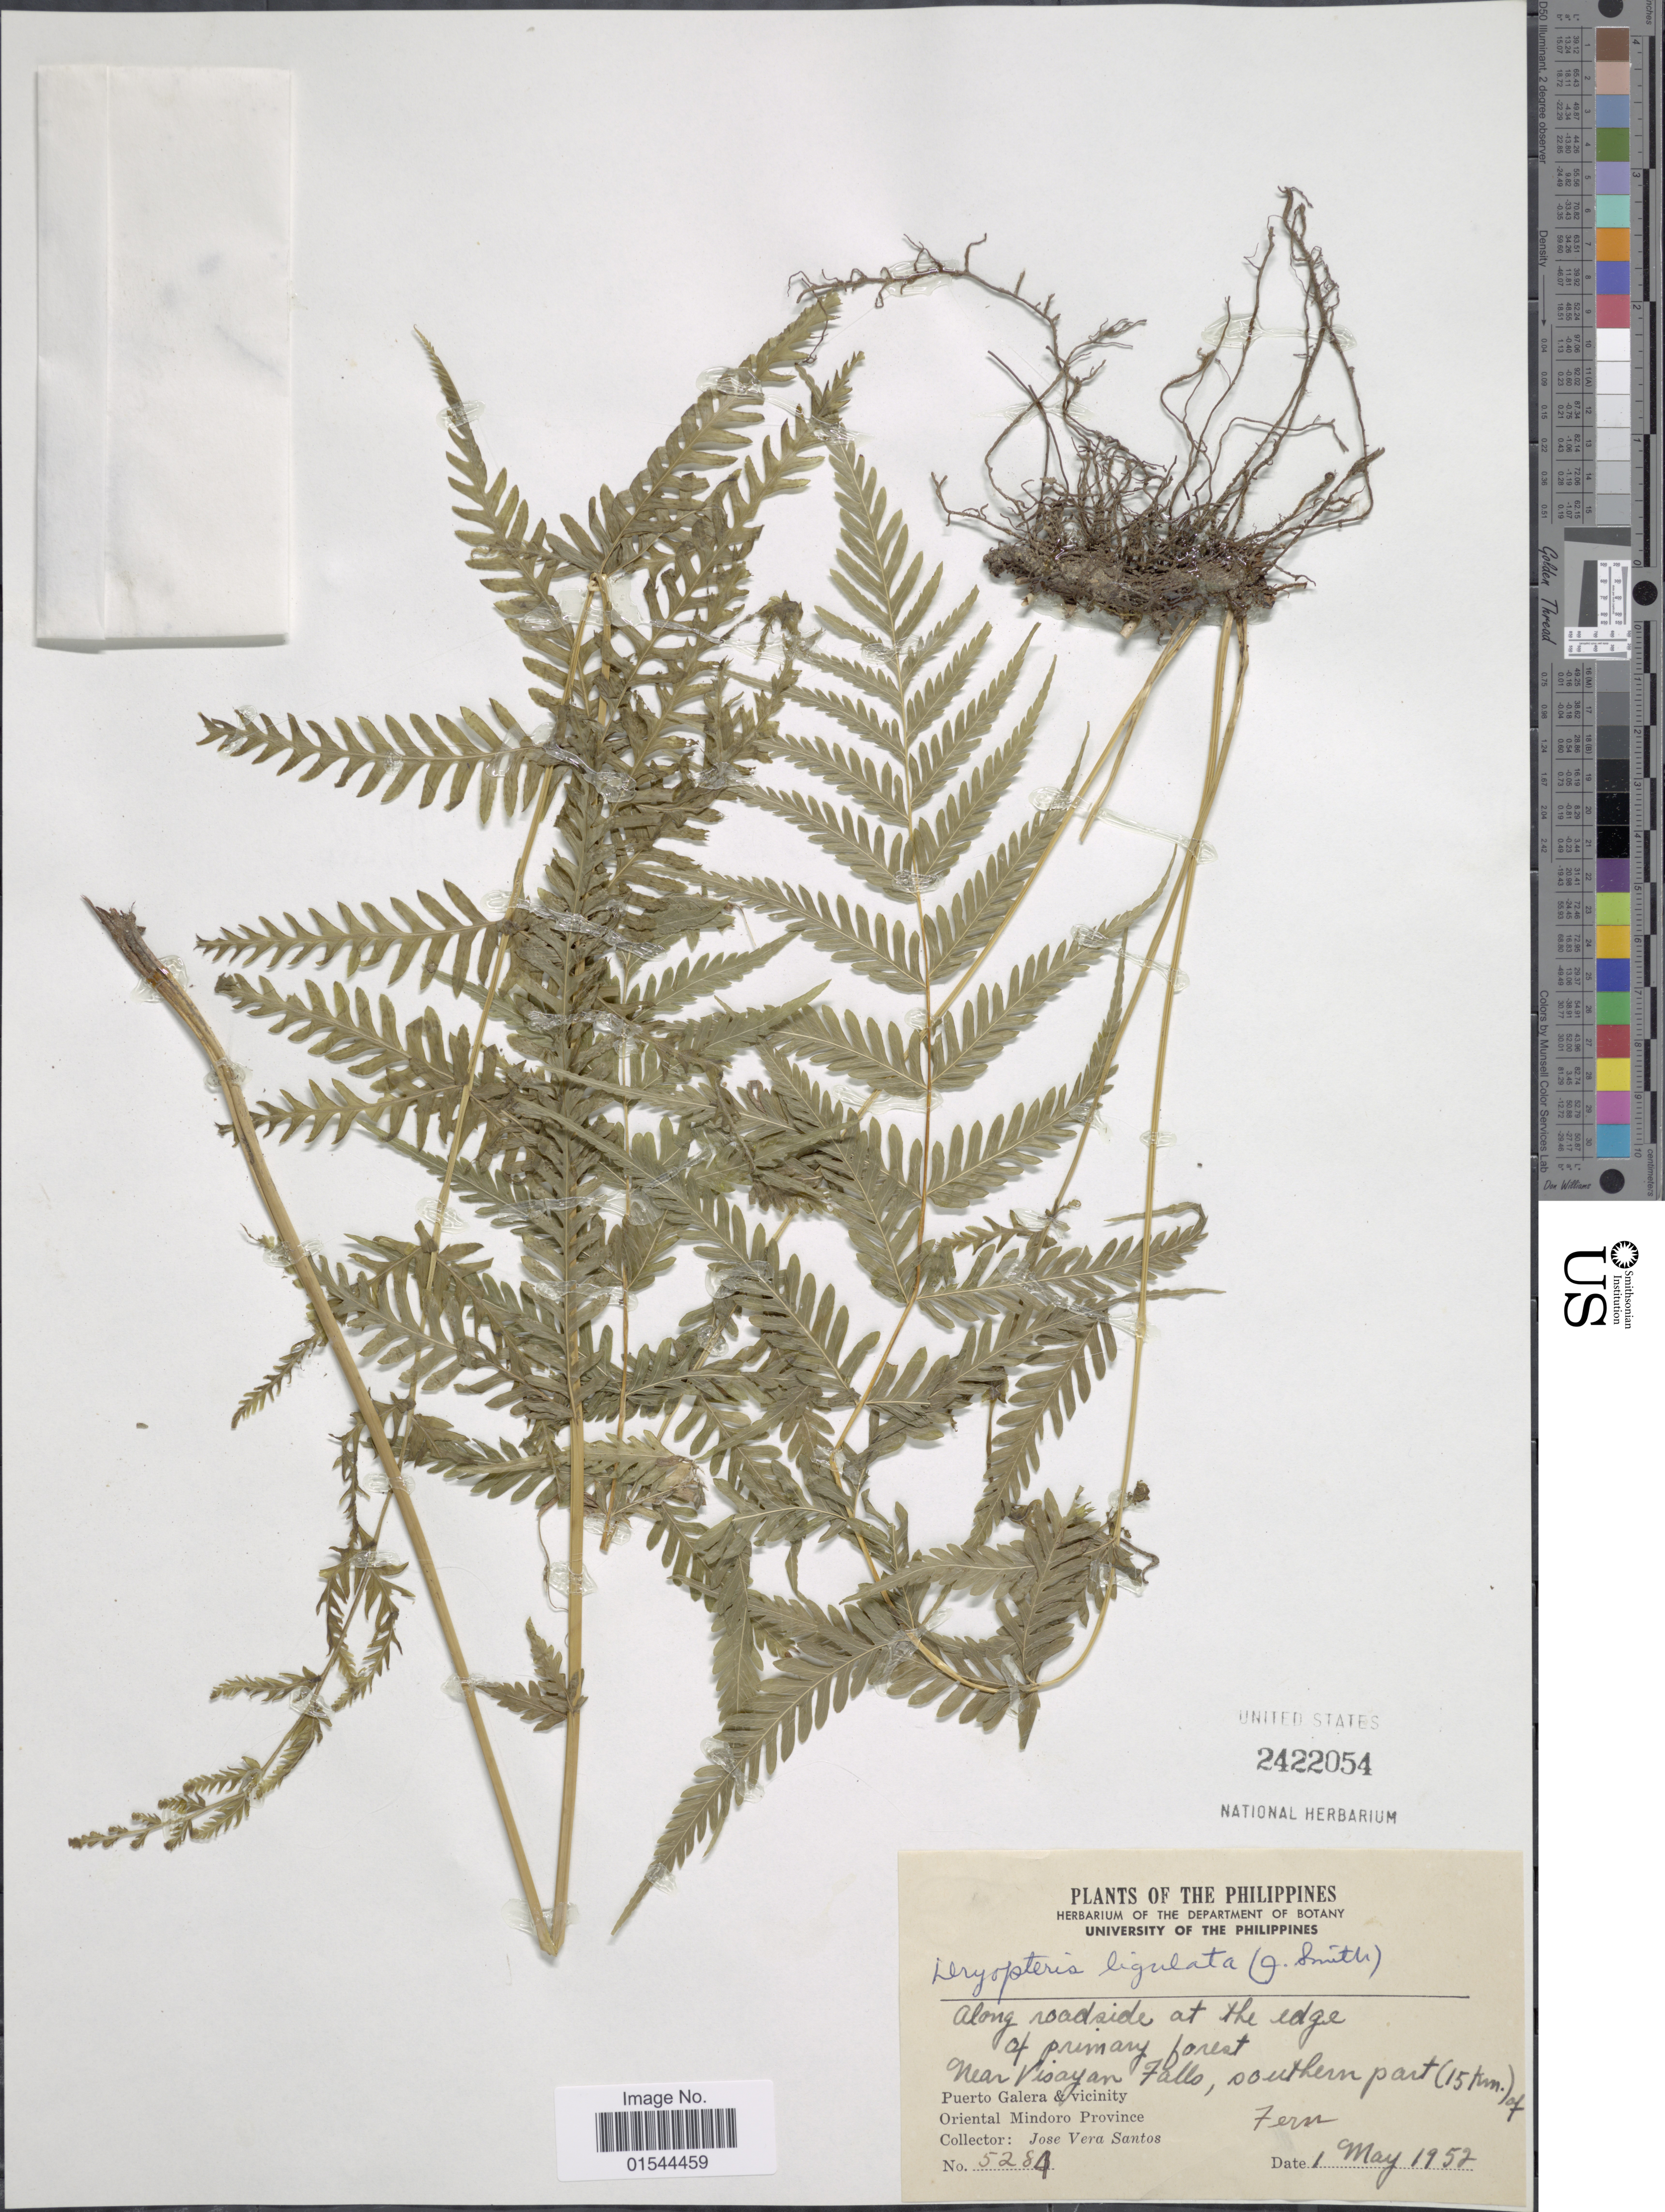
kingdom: Plantae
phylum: Tracheophyta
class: Polypodiopsida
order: Polypodiales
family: Thelypteridaceae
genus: Pneumatopteris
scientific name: Pneumatopteris ligulata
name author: (C. Presl) Holttum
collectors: J. Santos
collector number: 5284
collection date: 1952-05-01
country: Philippines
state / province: Mimaropa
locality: Near Visayan Falls, southern part (15 km) of Puerto Galera & vicinity, Oriental mindoro Province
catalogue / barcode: US 2422054